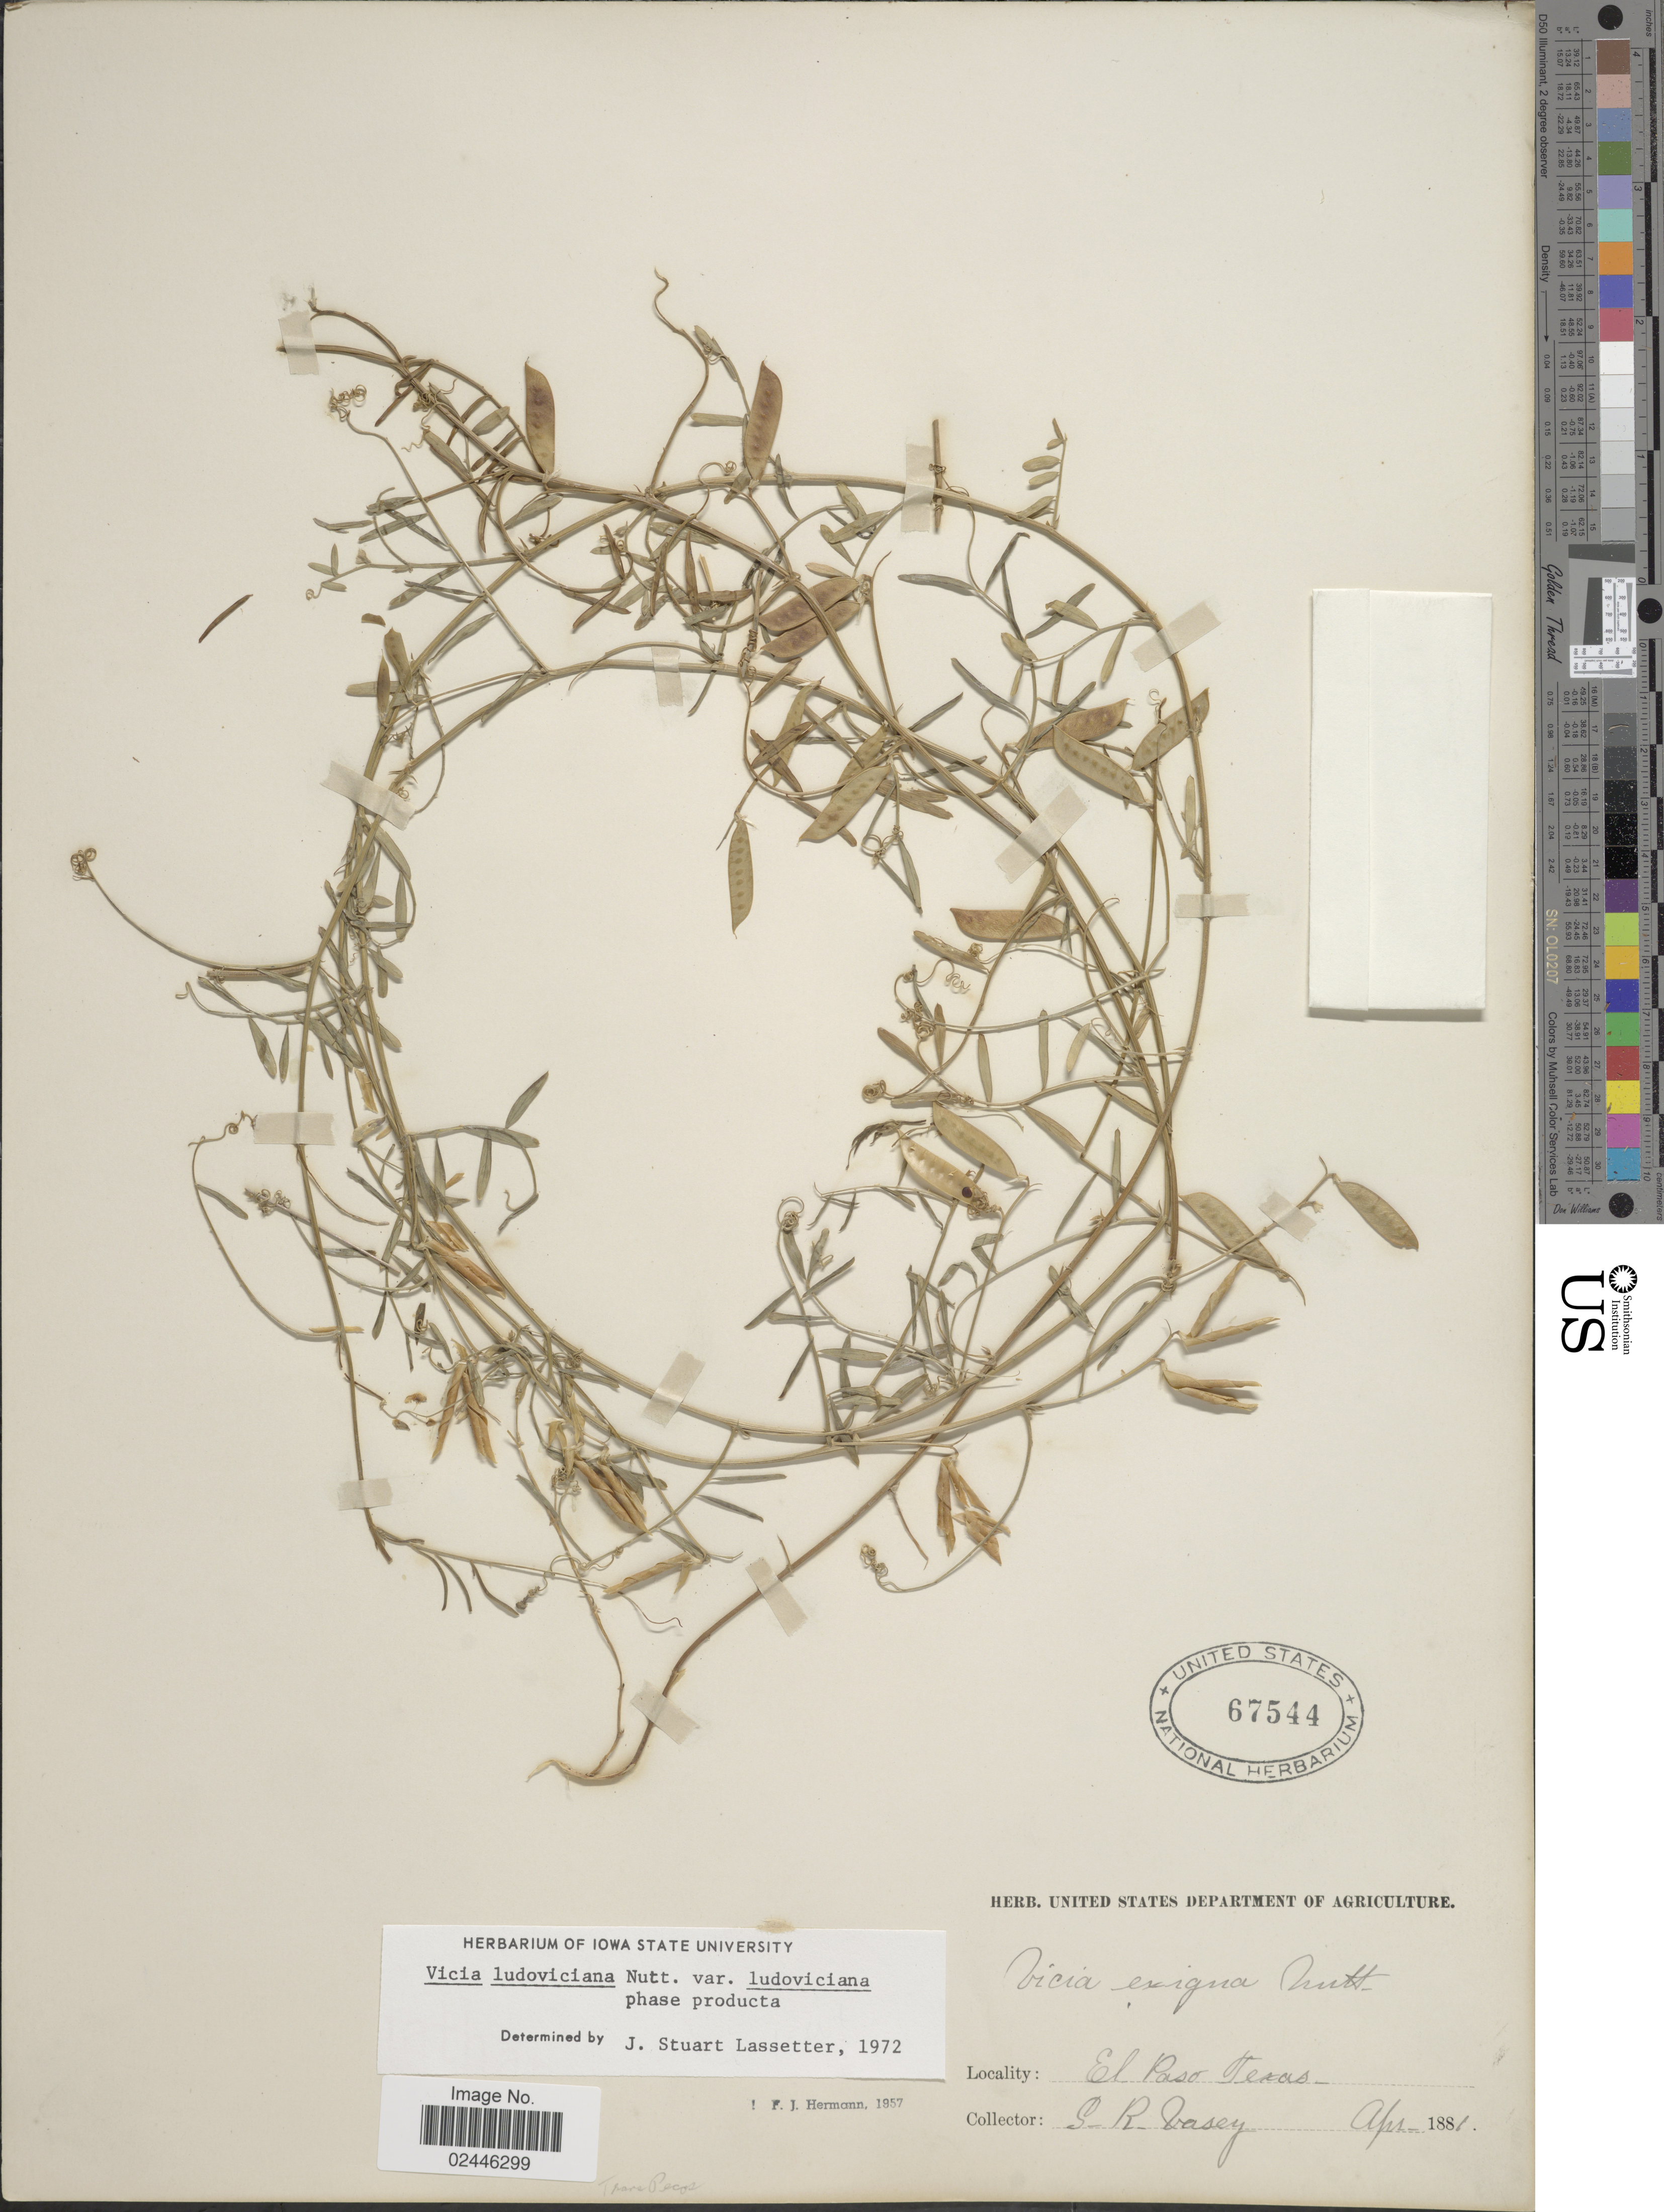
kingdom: Plantae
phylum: Tracheophyta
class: Magnoliopsida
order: Fabales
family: Fabaceae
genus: Vicia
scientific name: Vicia ludoviciana var. ludoviciana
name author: Nutt. ex Torr. & A. Gray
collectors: G. R. Vasey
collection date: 1881-04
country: United States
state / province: Texas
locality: El Paso.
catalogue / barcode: US 67544